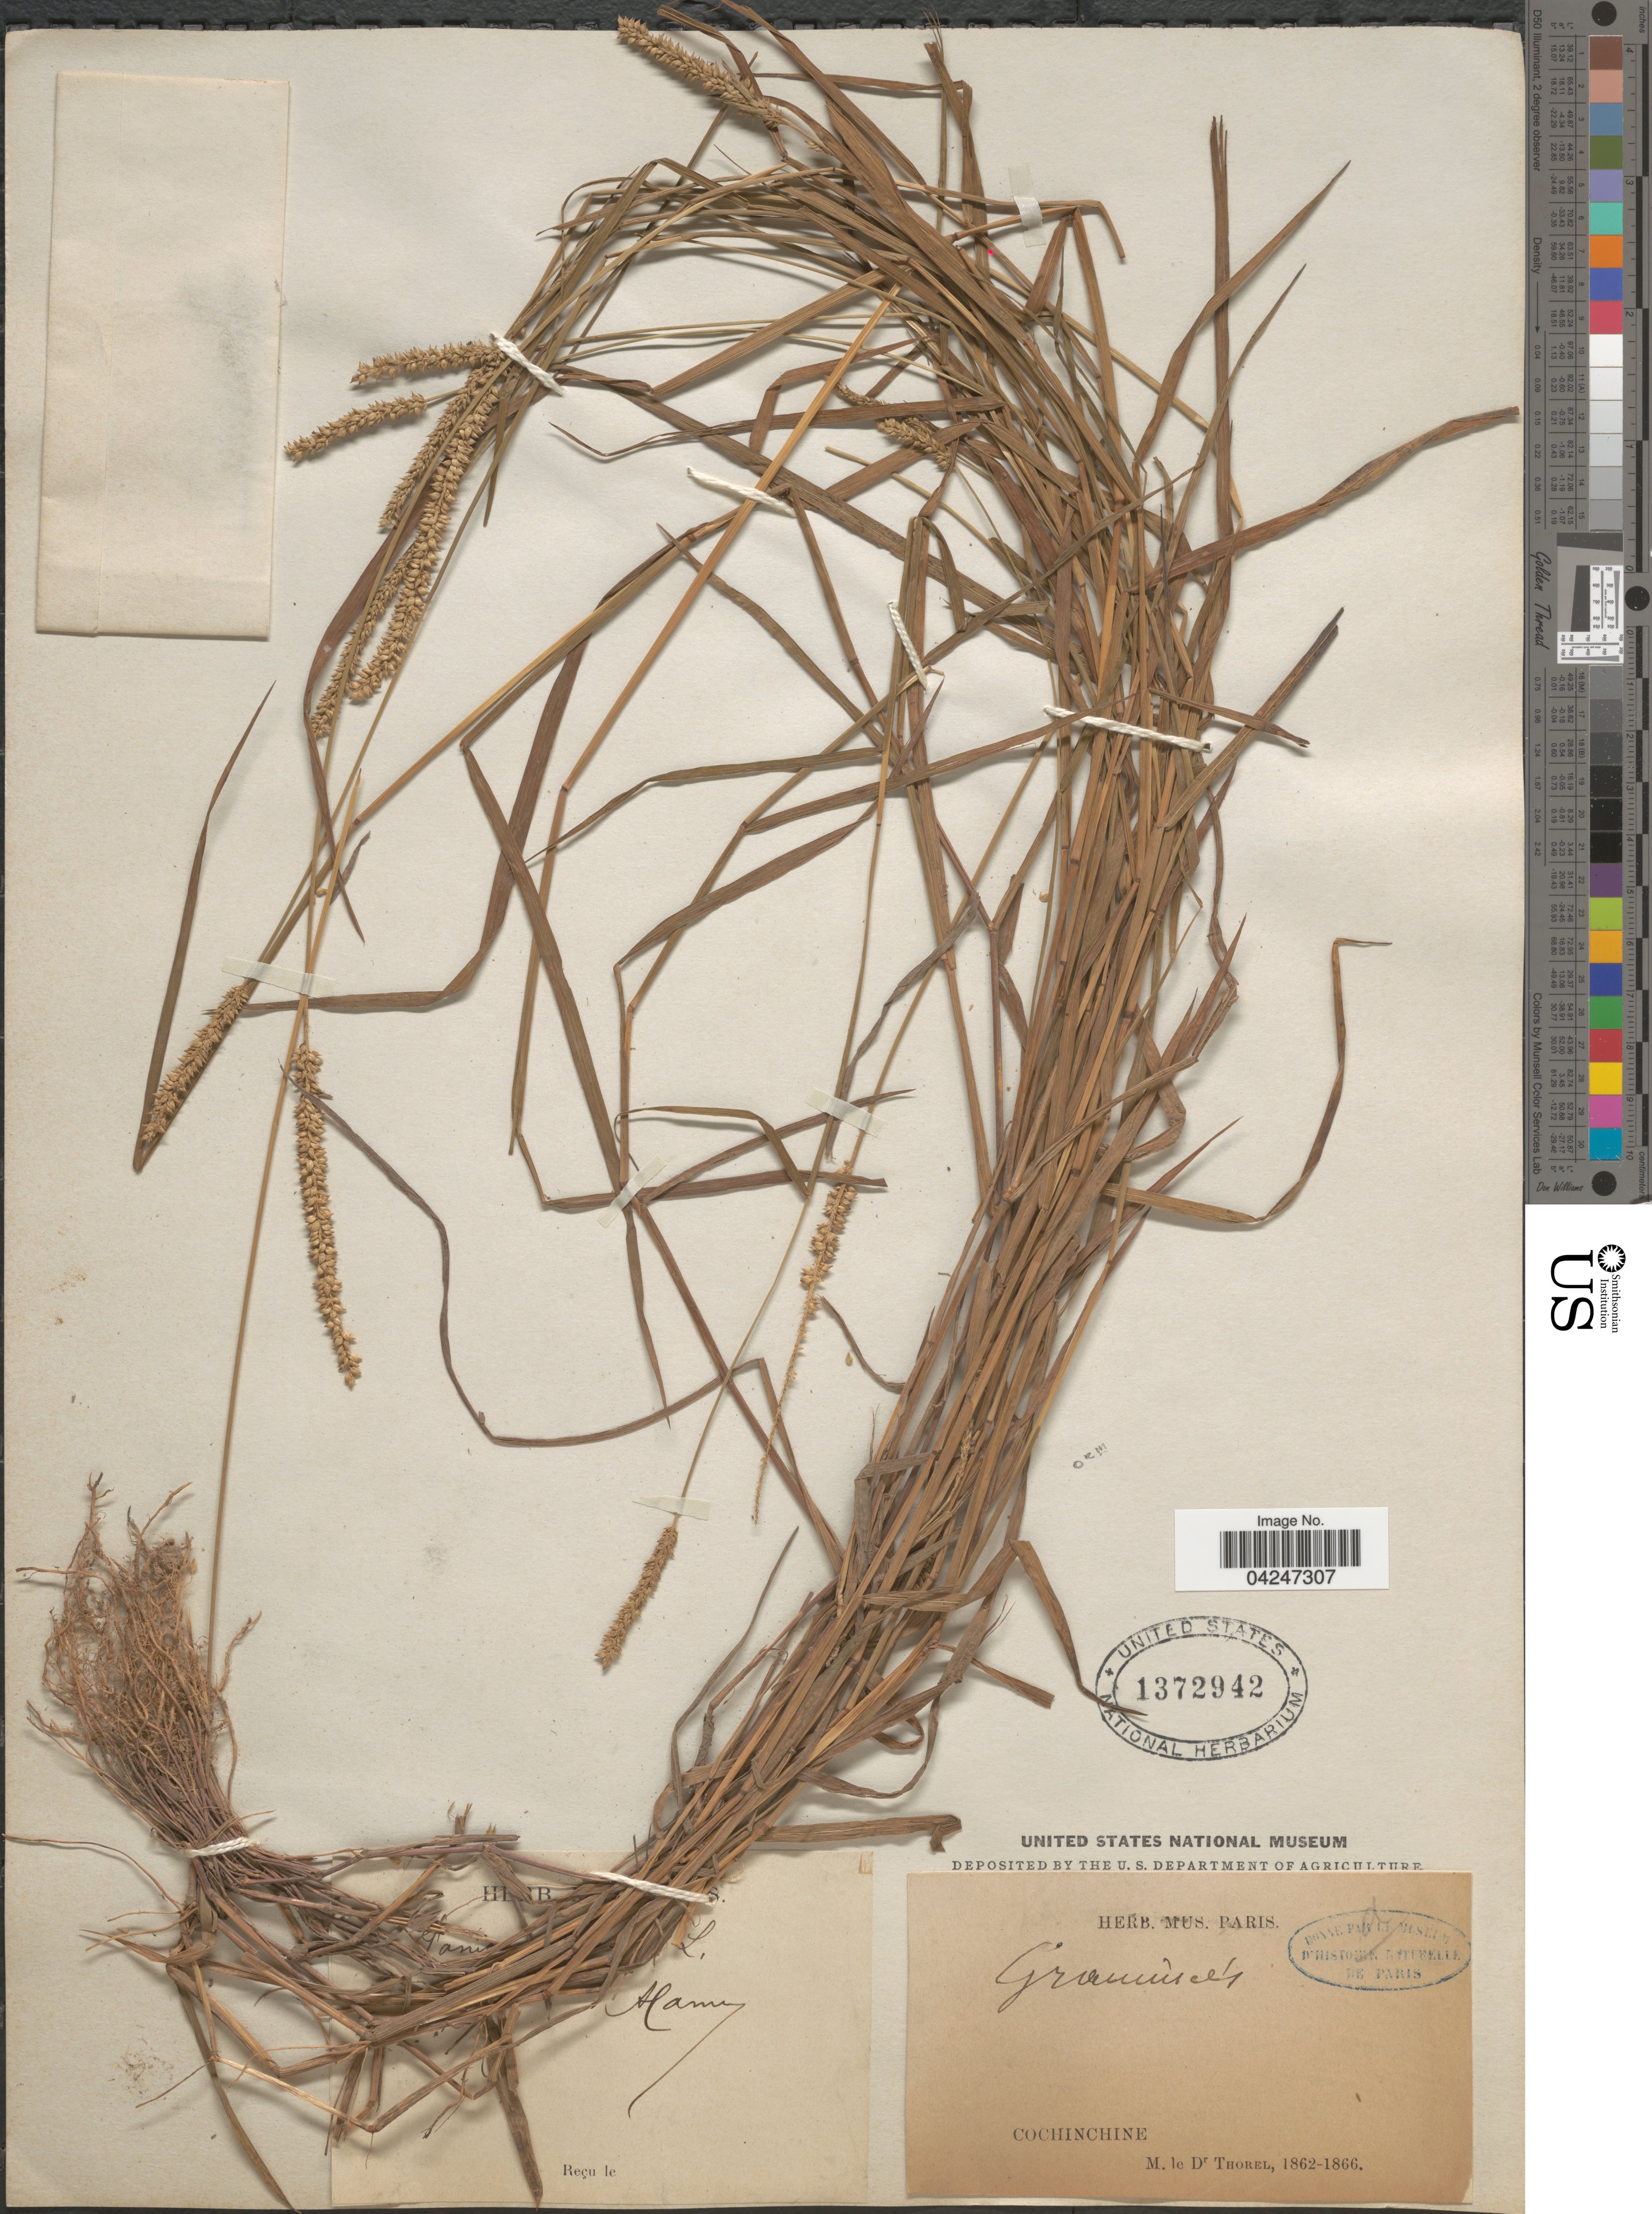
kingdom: Plantae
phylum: Tracheophyta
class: Liliopsida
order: Poales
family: Poaceae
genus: Sacciolepis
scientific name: Sacciolepis indica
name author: (L.) Chase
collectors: Thorel, M. "M. [=Monsieur] Thorel" DO NOT USE (error for C. Thorel)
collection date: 1862/1866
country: Vietnam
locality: Cochinchine.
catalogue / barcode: US 1372942